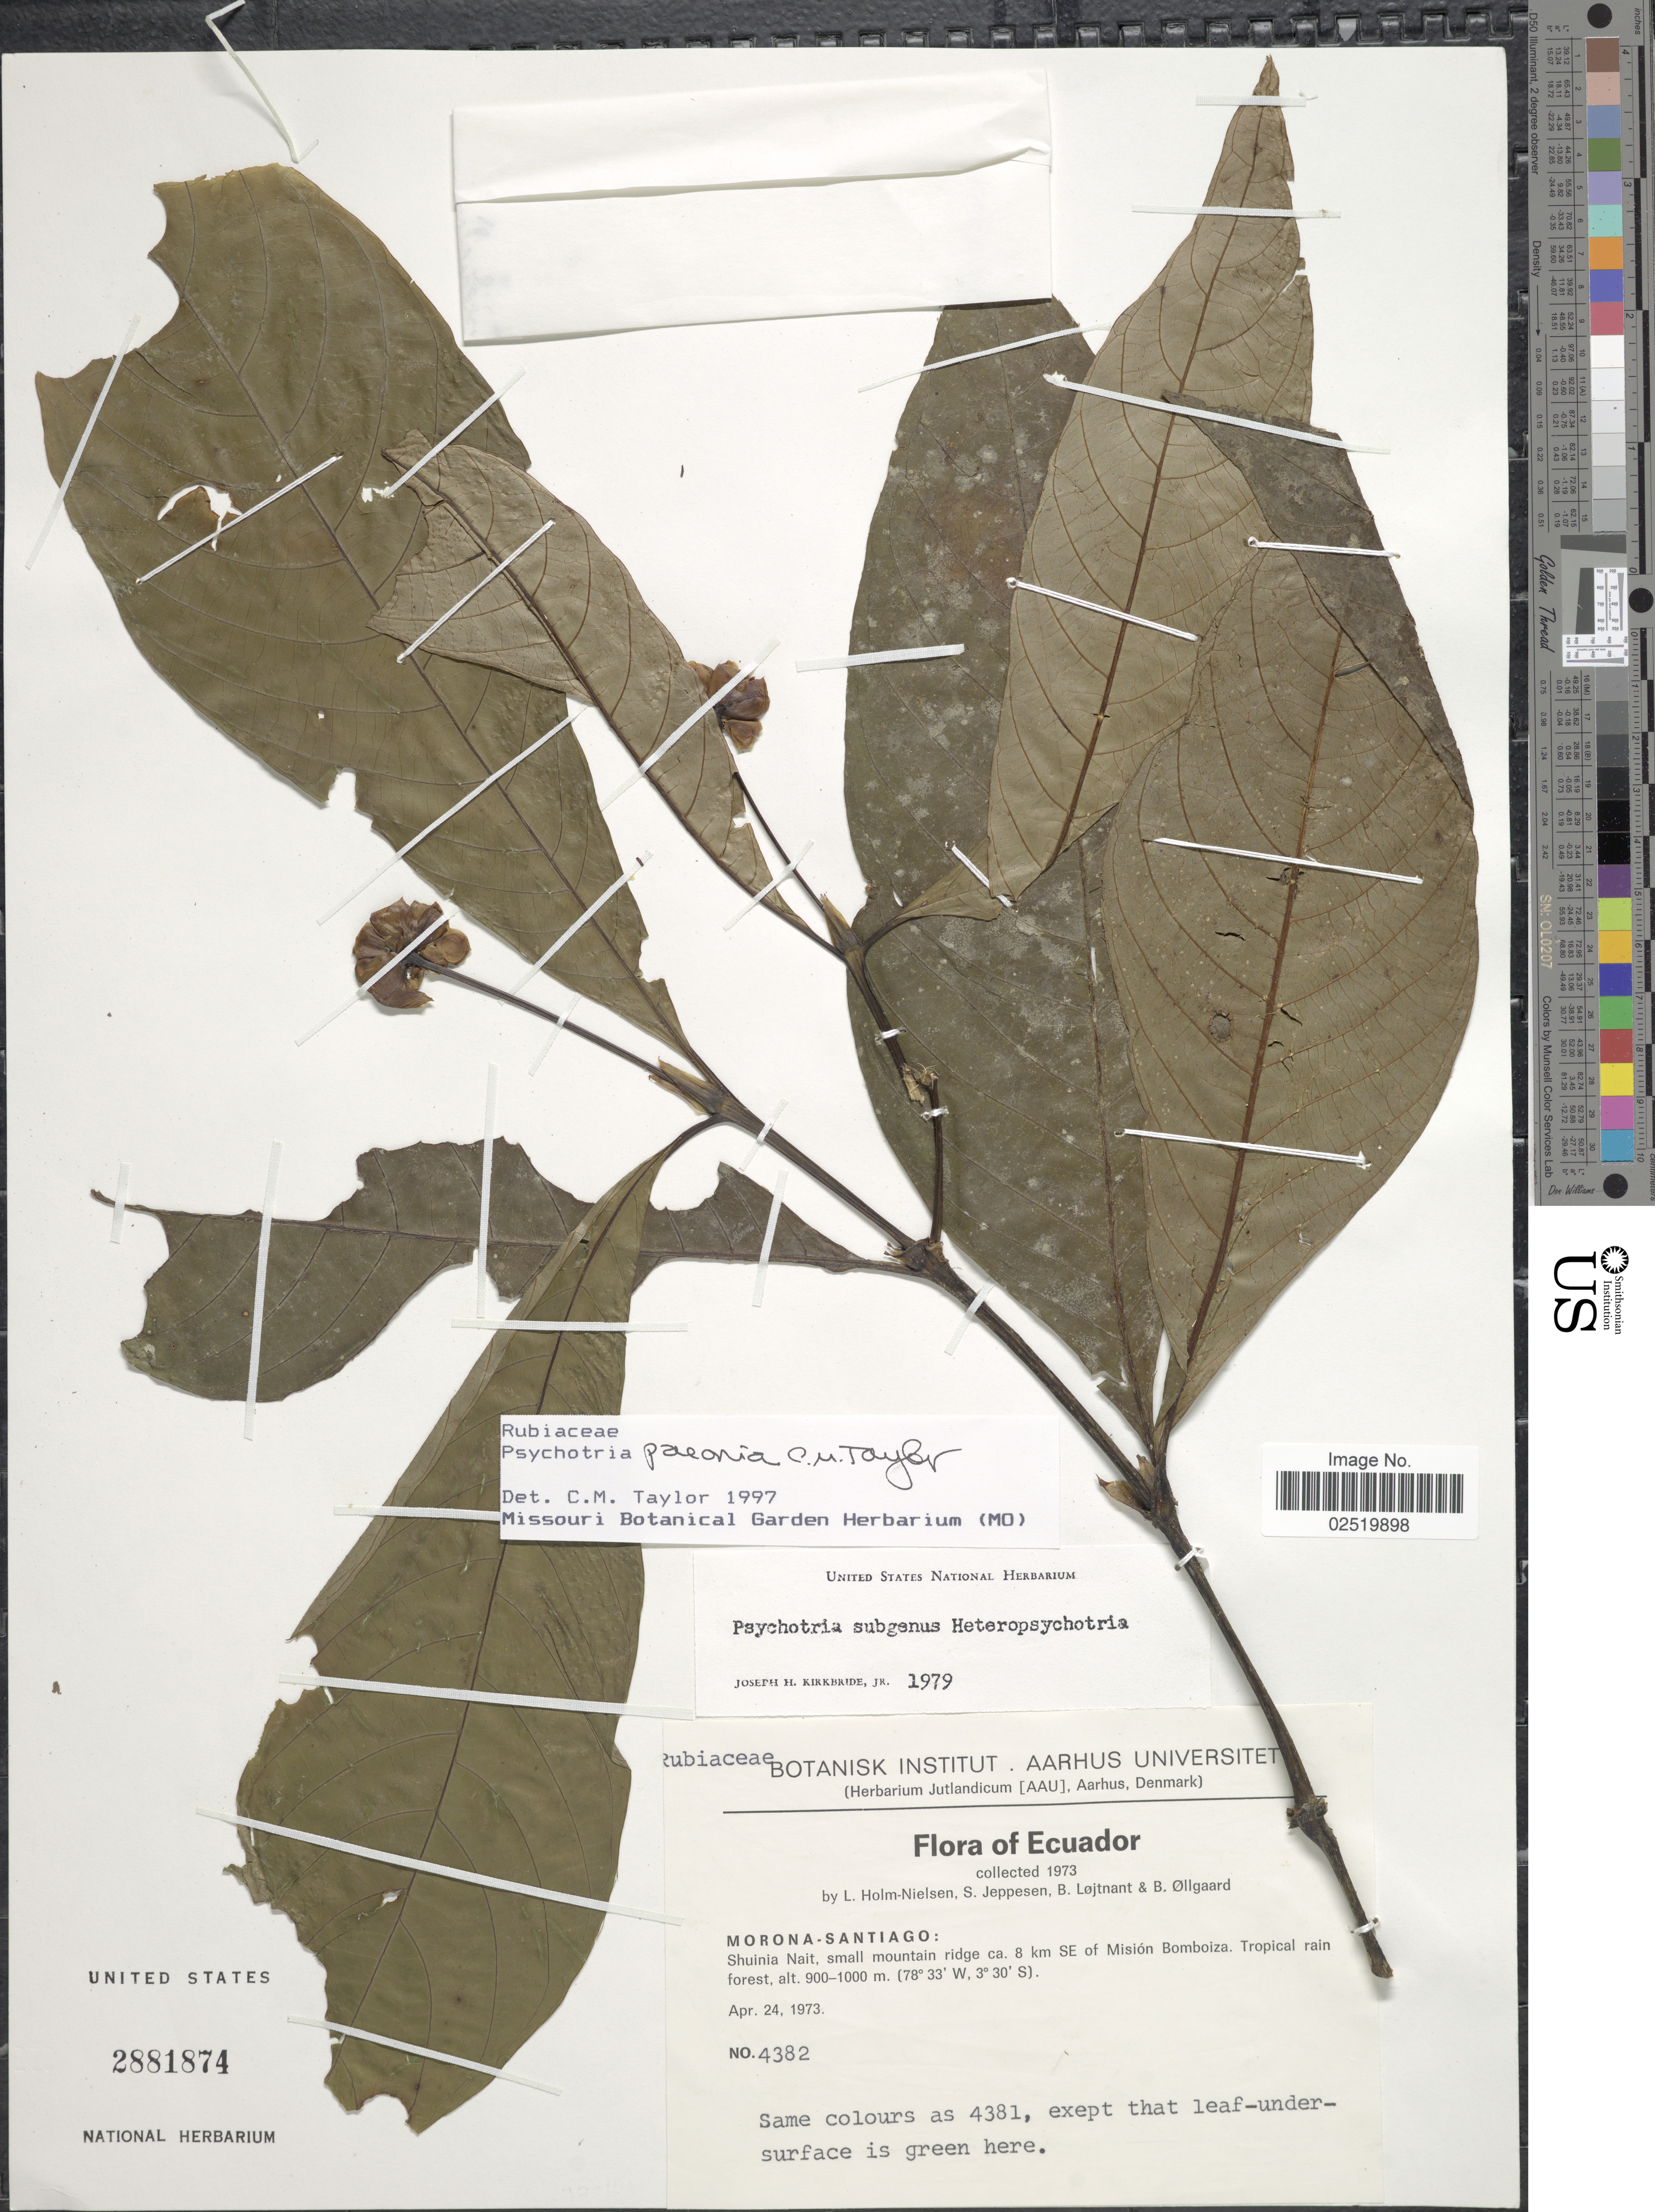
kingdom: Plantae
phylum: Tracheophyta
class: Magnoliopsida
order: Gentianales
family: Rubiaceae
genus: Psychotria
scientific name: Psychotria paeonia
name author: C.M. Taylor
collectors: L. Holm-Nielsen, S. Jeppesen, B. Löjtnant & B. Øllgaard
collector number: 4382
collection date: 1973-04-24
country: Ecuador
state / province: Morona-Santiago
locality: Shuinia Nait, small mountain ridge ca. 8 km SE of Mision Bomboiza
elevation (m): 900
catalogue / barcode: US 2881874